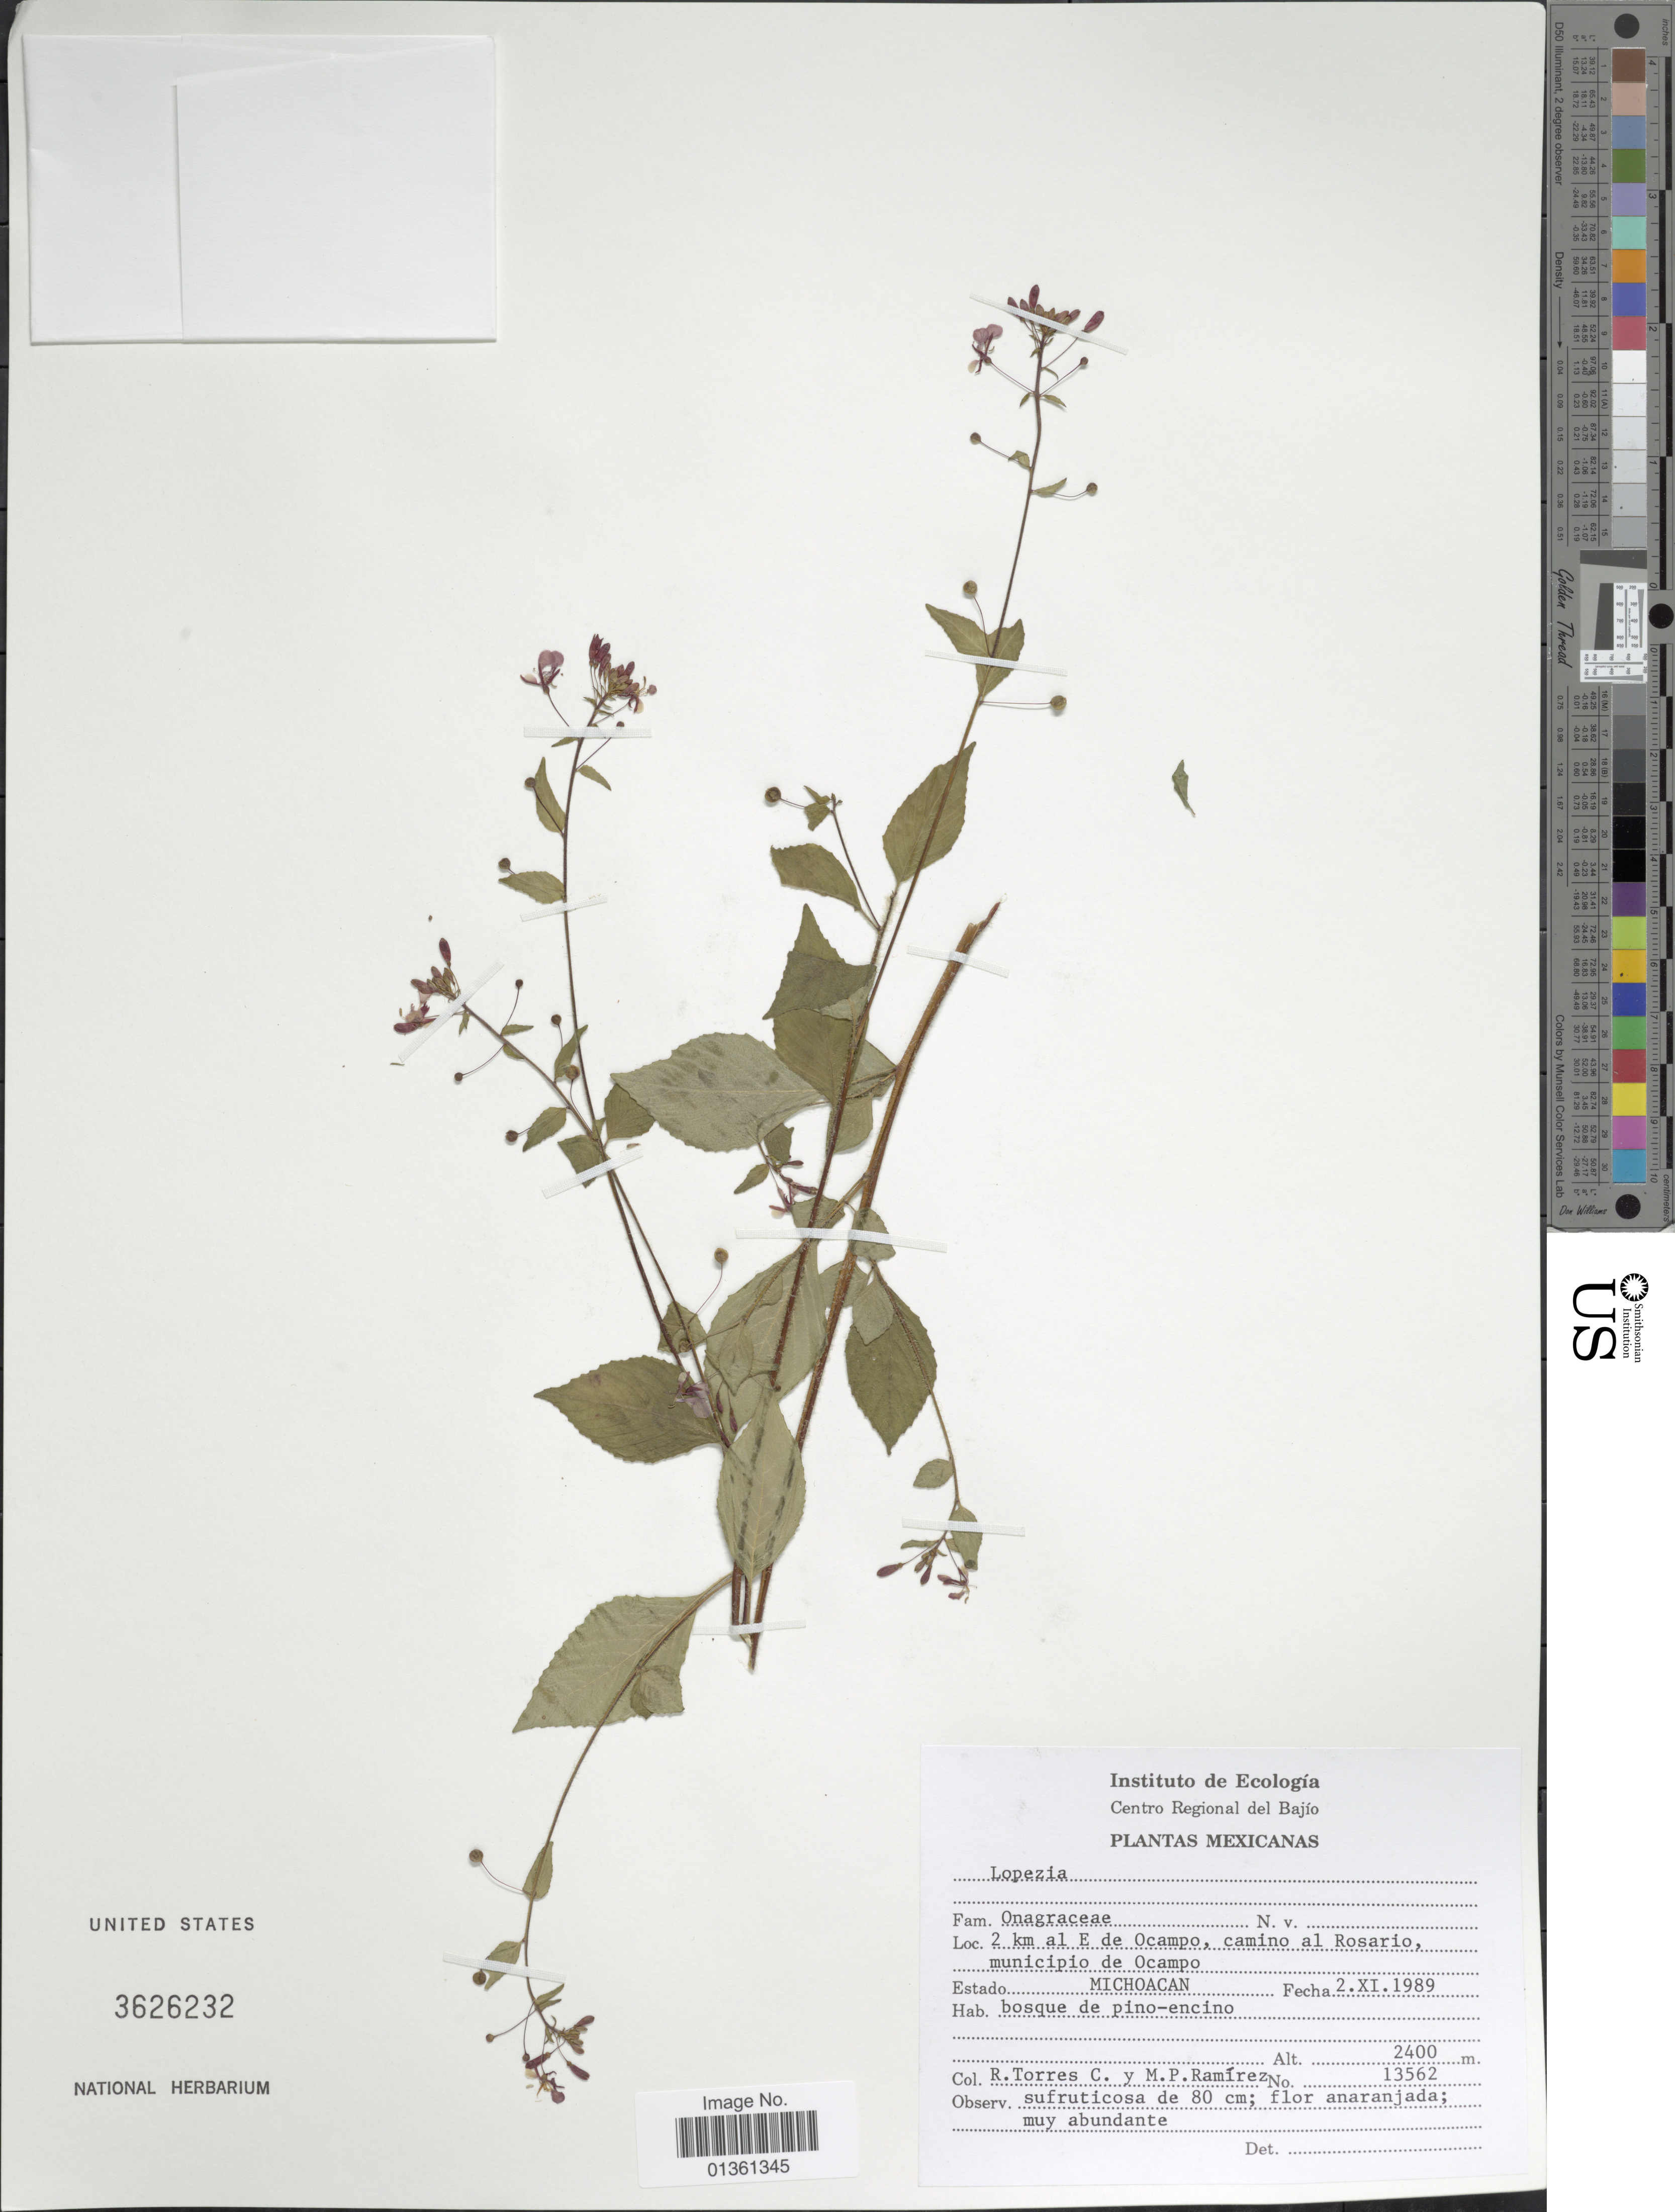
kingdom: Plantae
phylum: Tracheophyta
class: Magnoliopsida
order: Myrtales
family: Onagraceae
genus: Lopezia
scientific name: Lopezia sp.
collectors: R. Torres C. & M. Ramírez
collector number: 13562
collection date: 1989-11-02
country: Mexico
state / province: Michoacán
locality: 2 km al E de Ocampo, camino al Rosario, municipio de Ocampo.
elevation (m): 2400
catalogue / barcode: US 3626232